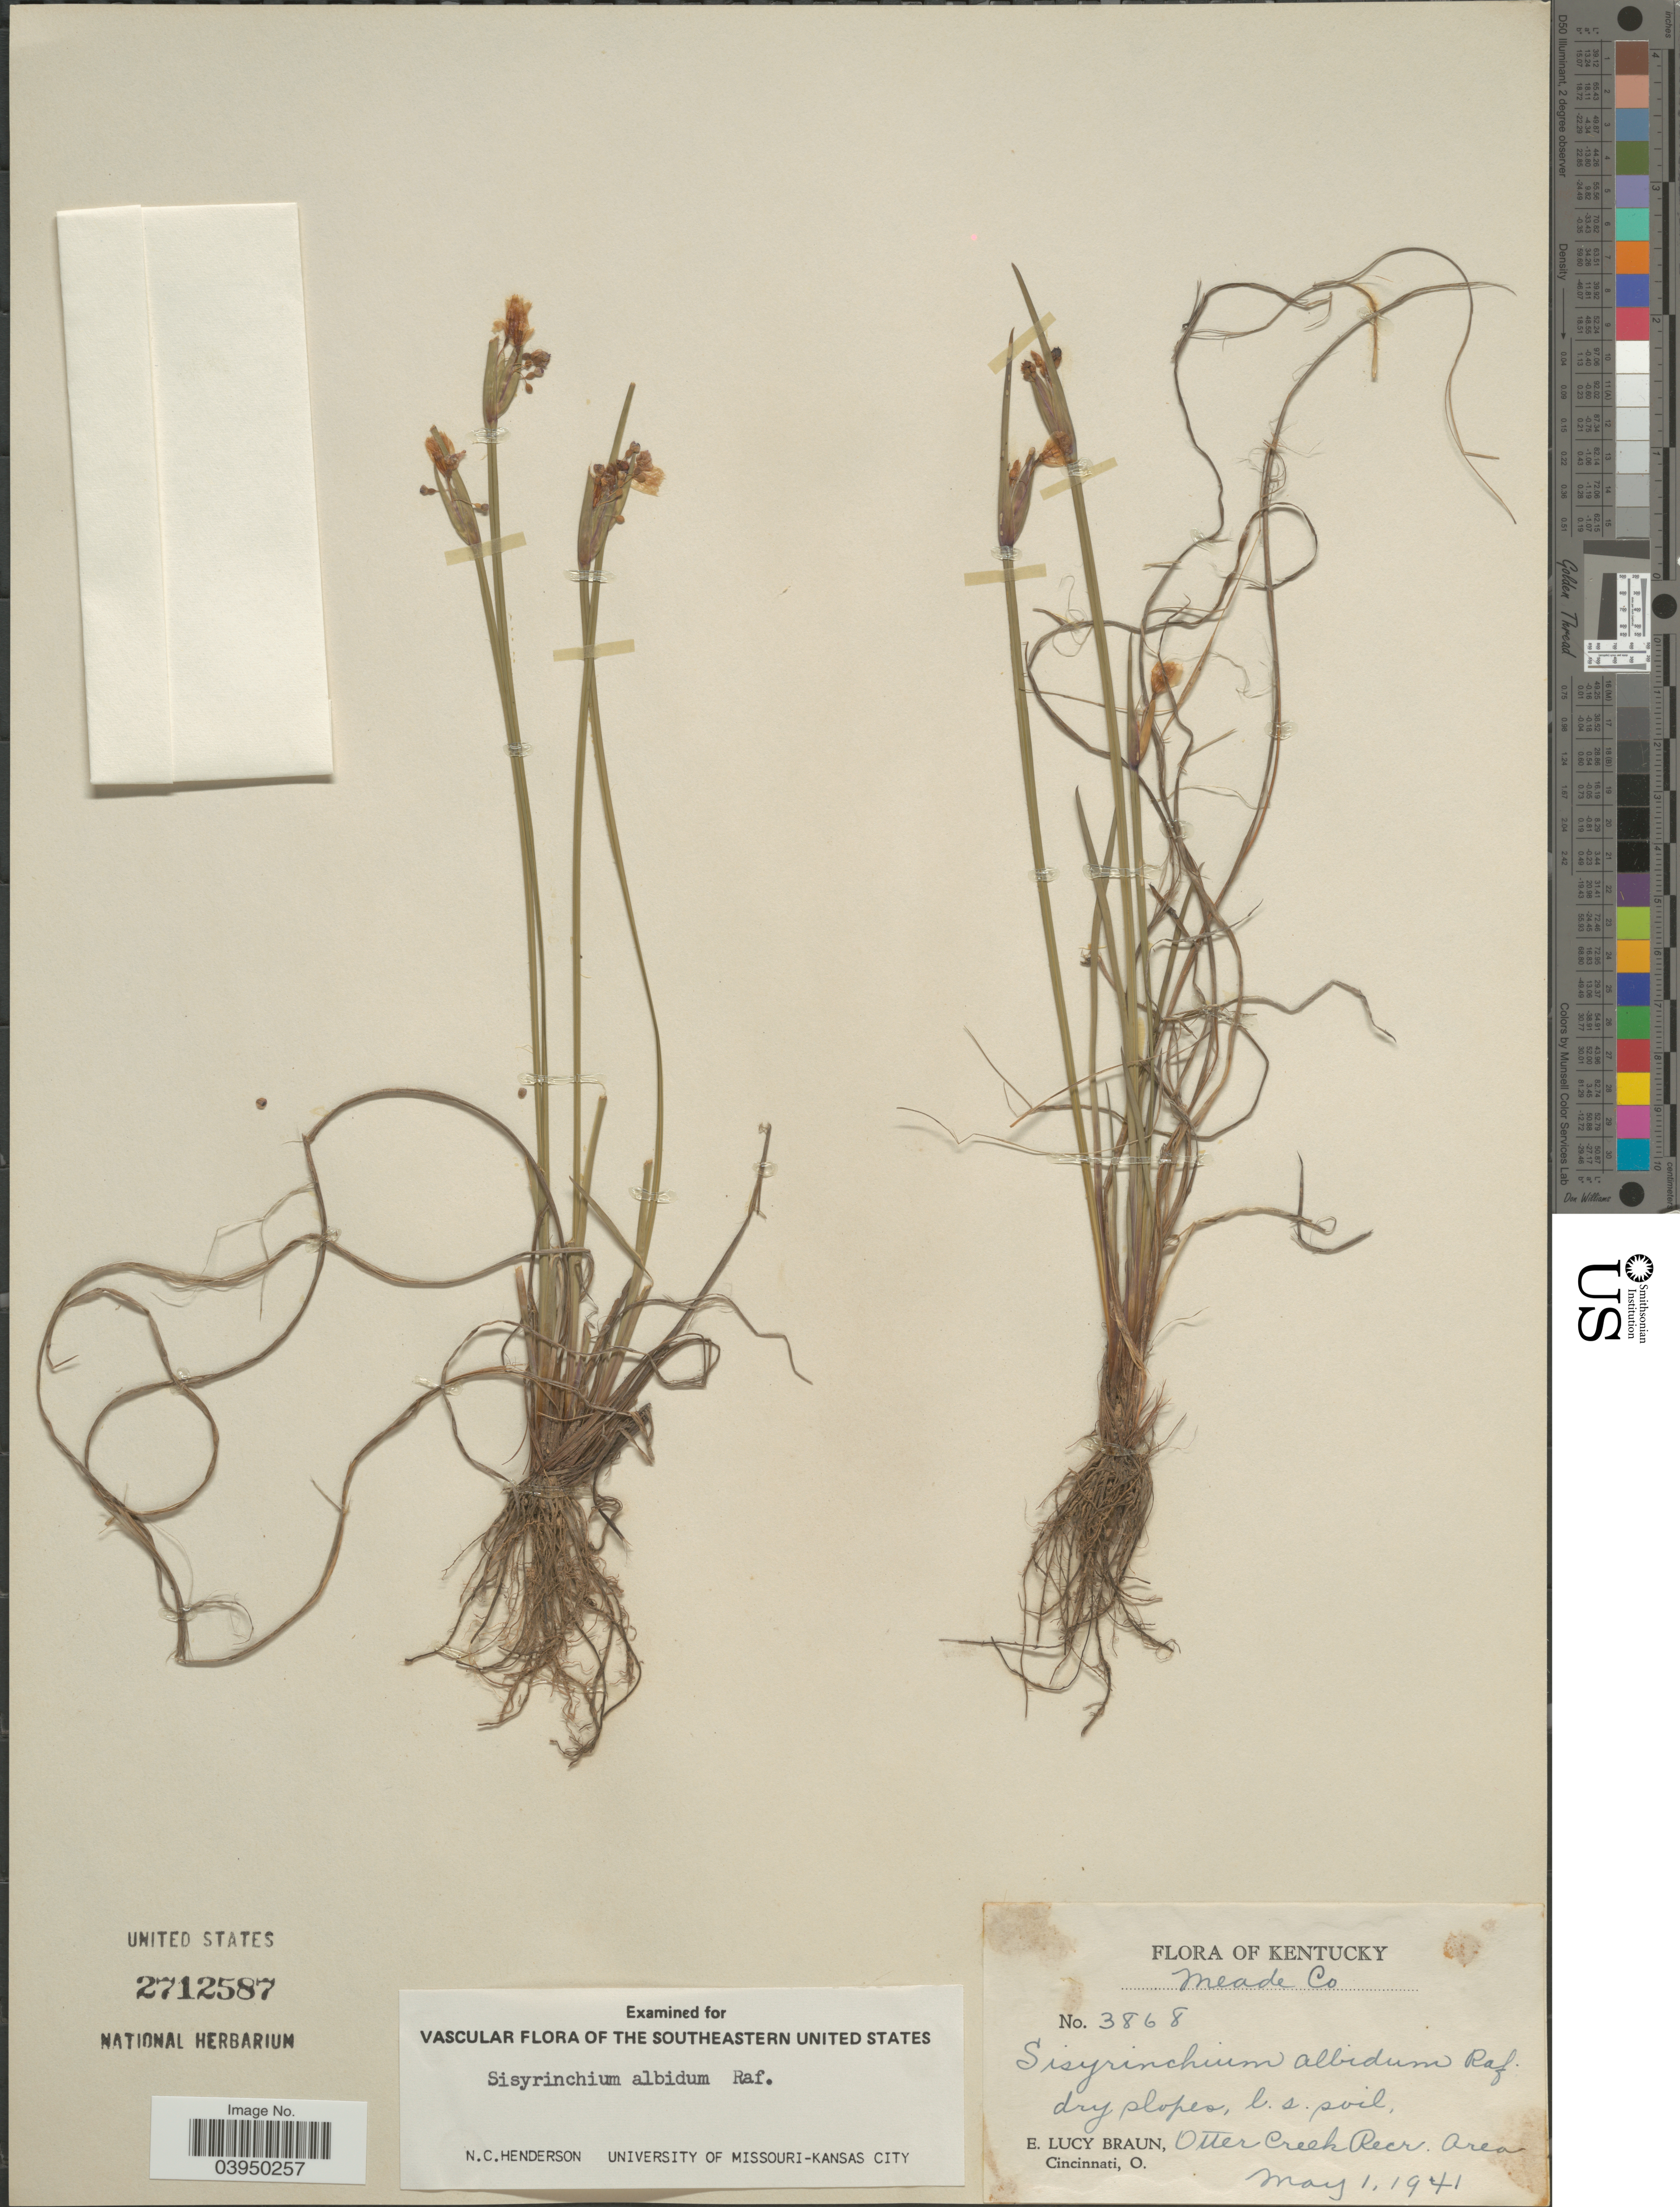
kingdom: Plantae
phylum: Tracheophyta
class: Liliopsida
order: Asparagales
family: Iridaceae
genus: Sisyrinchium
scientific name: Sisyrinchium albidum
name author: Raf.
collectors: E. L. Braun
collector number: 3868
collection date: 1941-05-01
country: United States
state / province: Kentucky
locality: Meade Co. Otter Creek Recr. Area.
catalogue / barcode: US 2712587